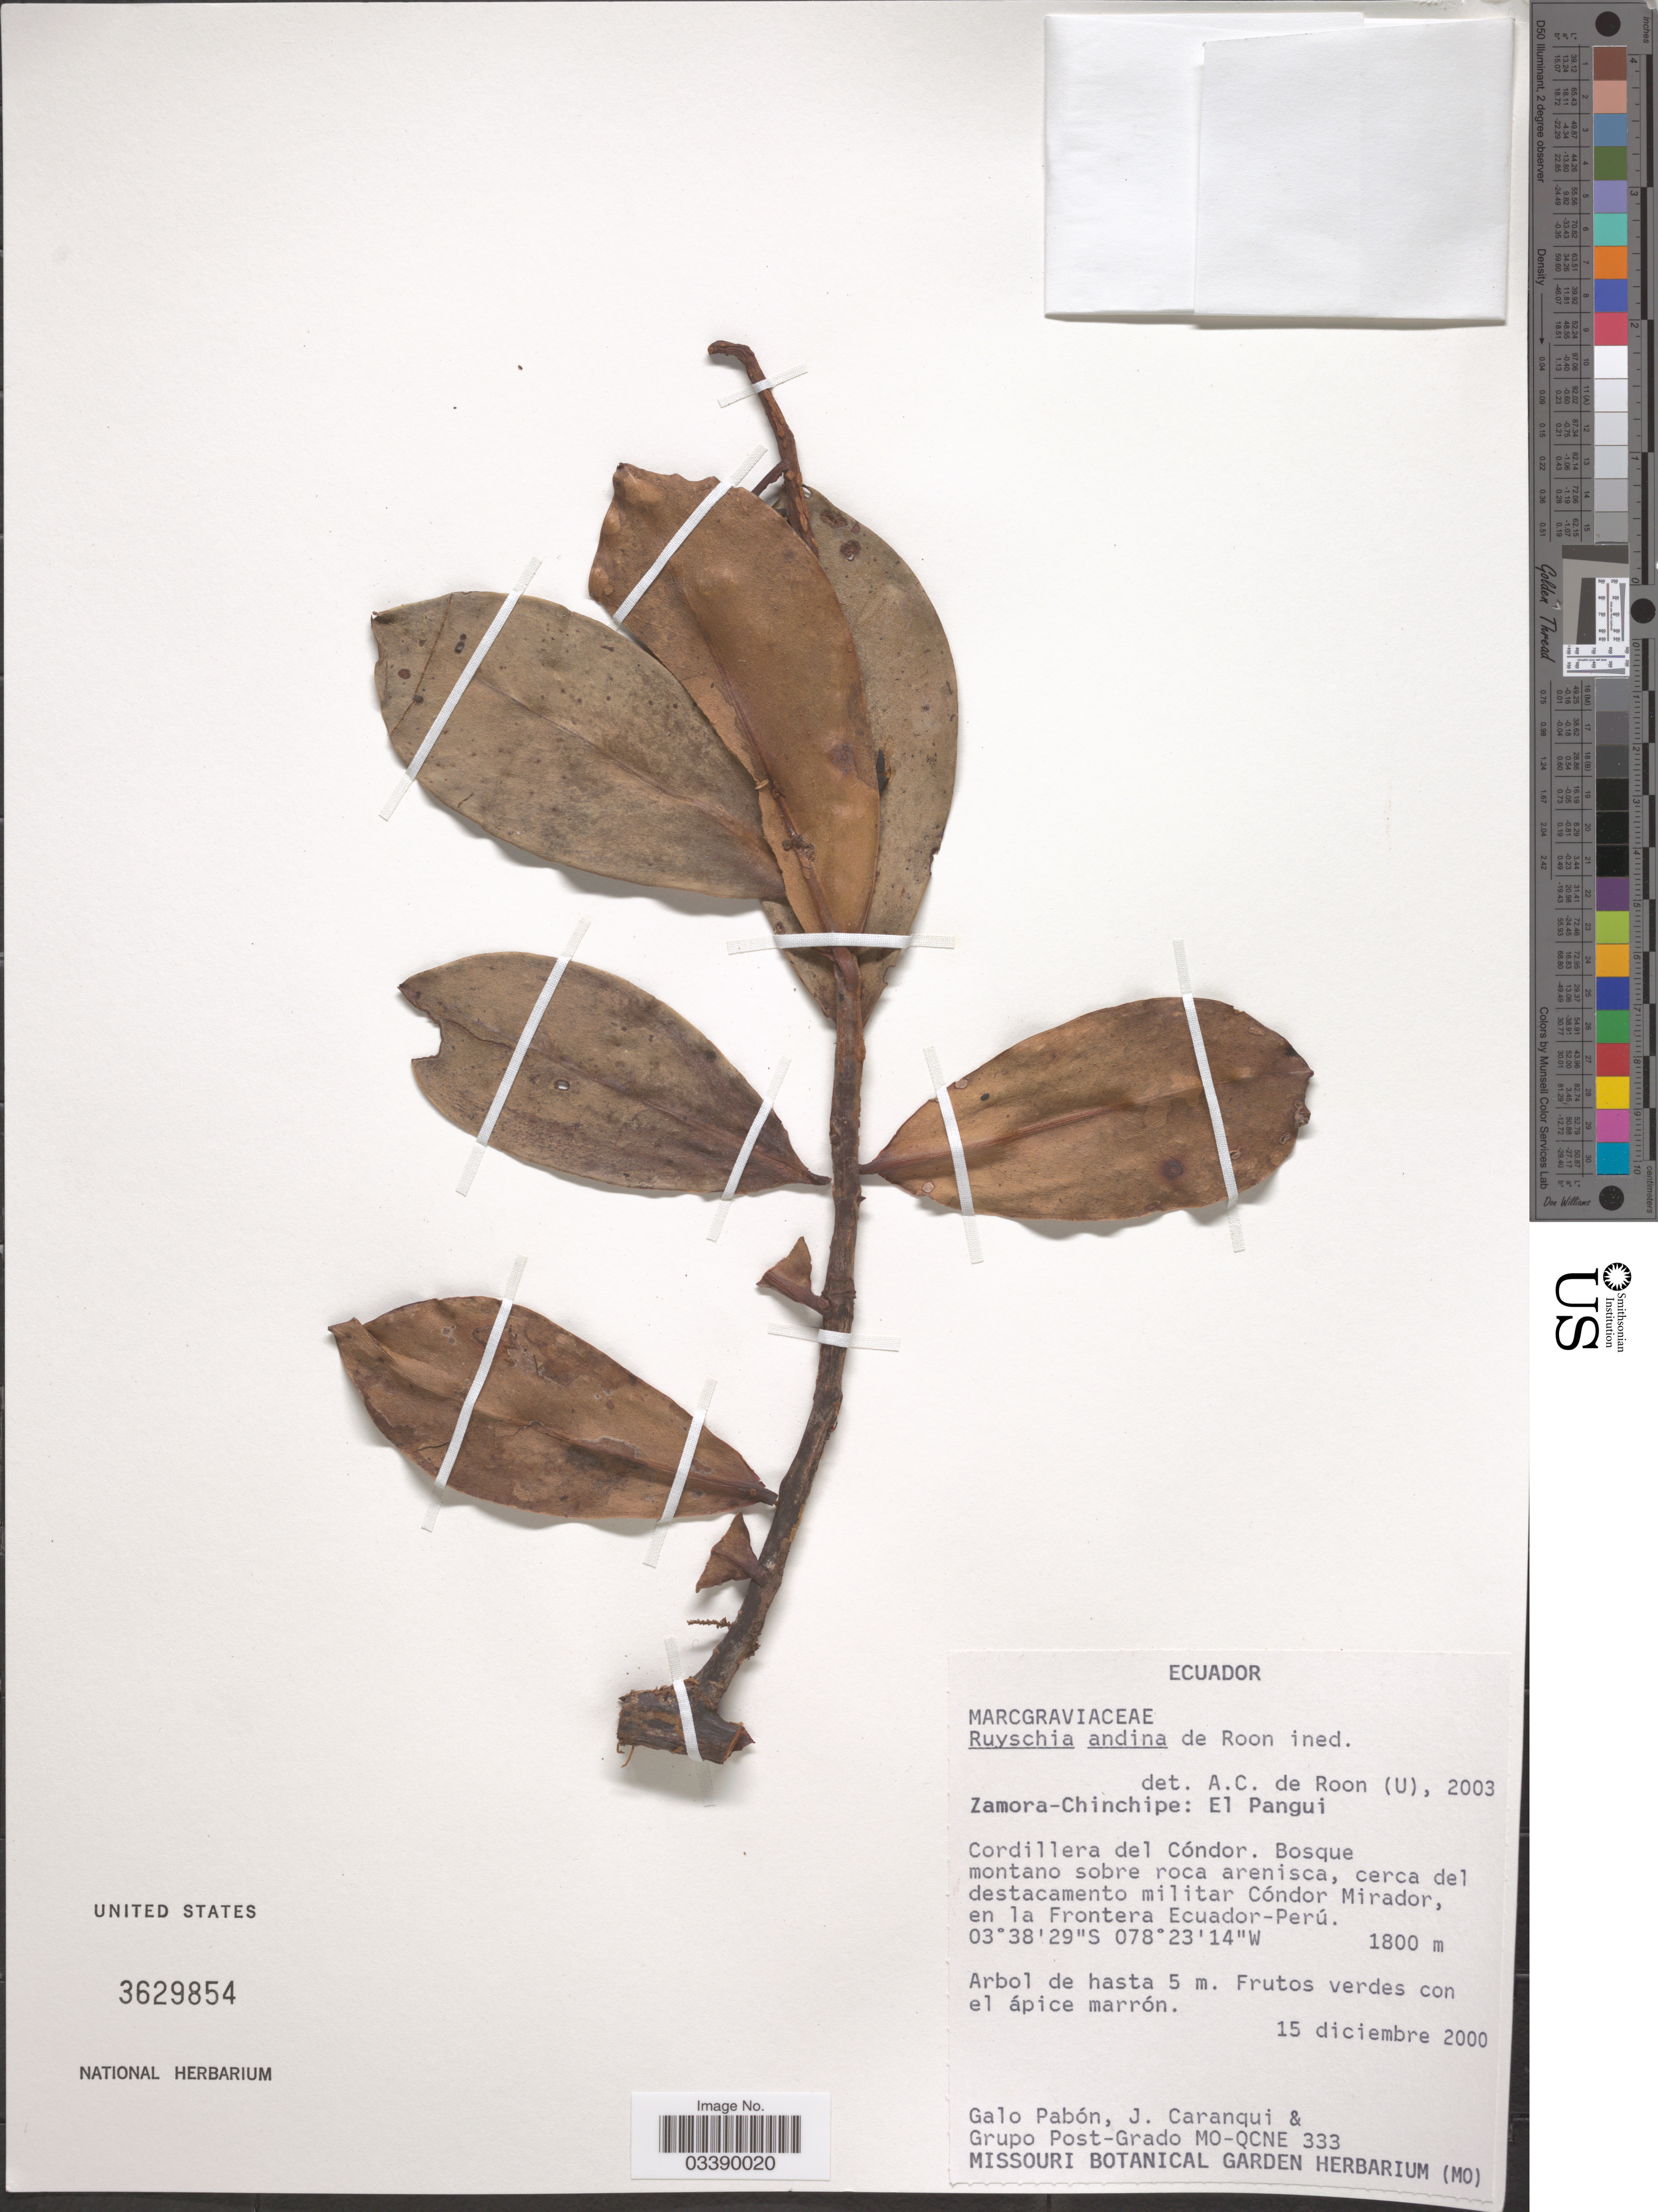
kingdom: Plantae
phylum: Tracheophyta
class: Magnoliopsida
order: Ericales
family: Marcgraviaceae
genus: Ruyschia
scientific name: Ruyschia andina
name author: de Roon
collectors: G. Pabón, J. Caranqui & Grupo Post-Grado MO-QCNE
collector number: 333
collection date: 2000-12-15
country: Ecuador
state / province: Zamora-Chinchipe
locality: El Pangui. Cordillera del Cóndor. Bosque montano sobre roca arenisca, cerca del destacamento militar Cóndor Mirador, en la Frontera Ecuador-Perú.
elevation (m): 1800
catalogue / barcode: US 3629854